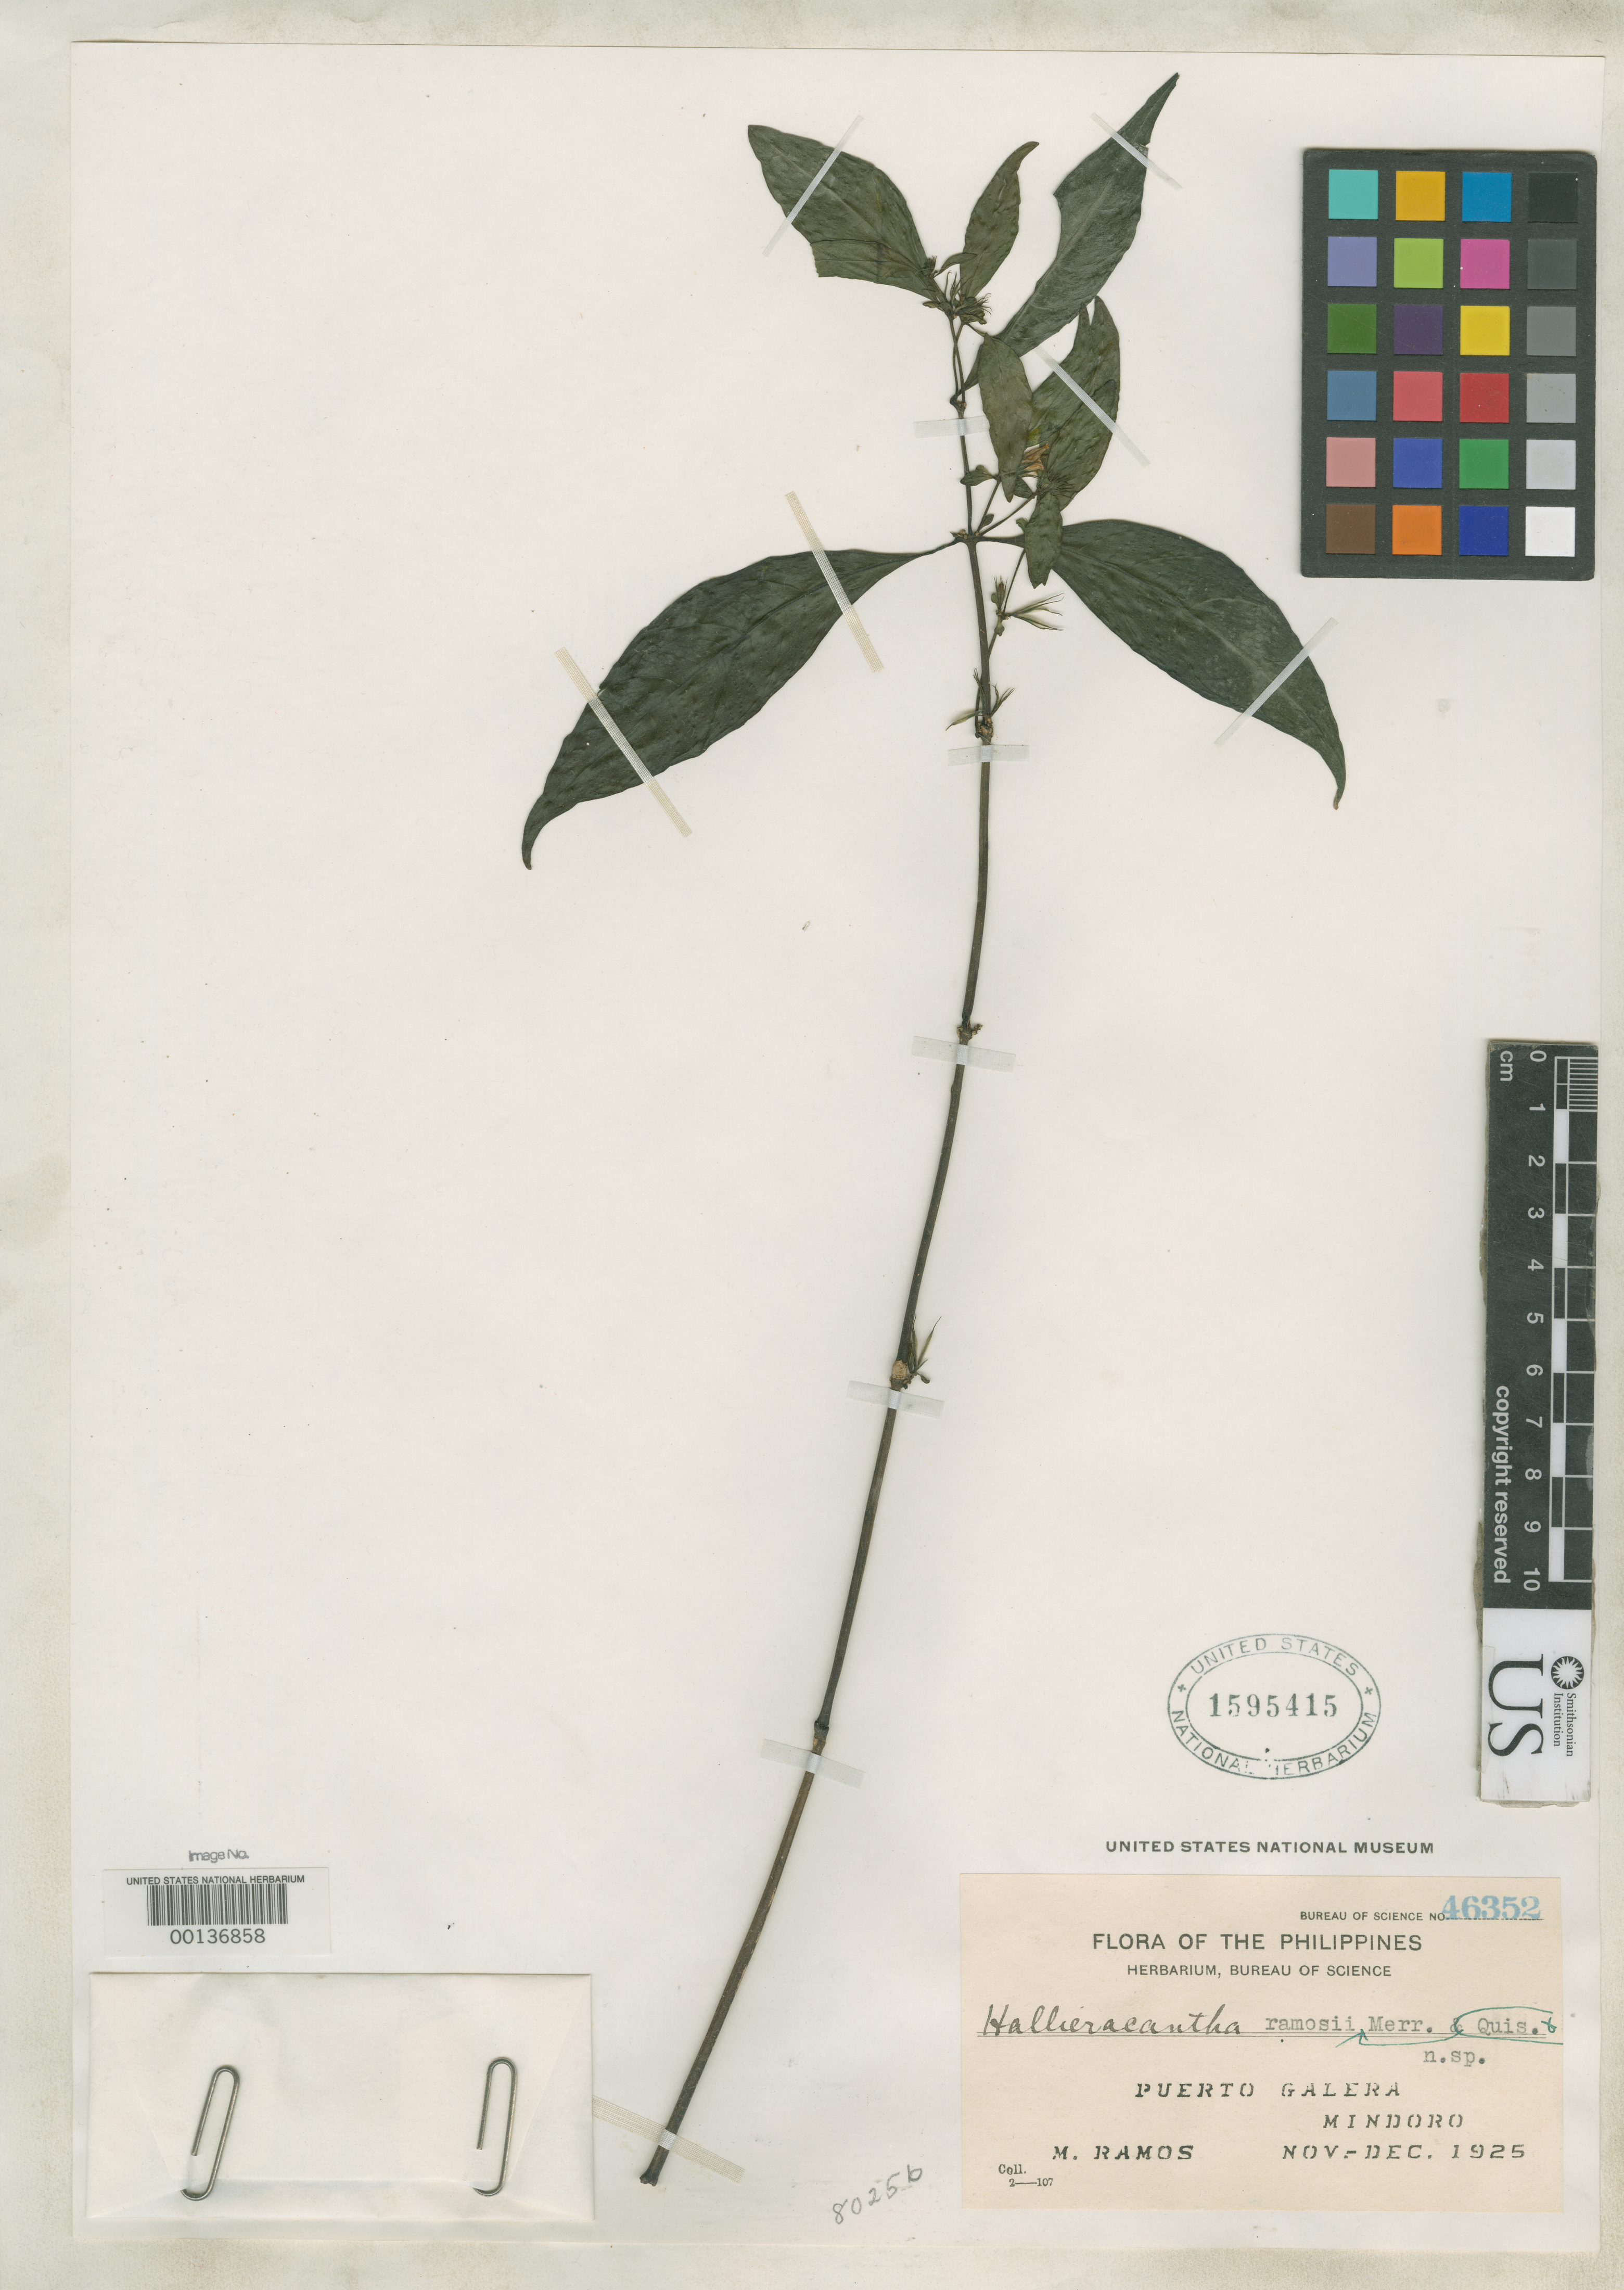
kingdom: Plantae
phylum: Tracheophyta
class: Magnoliopsida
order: Lamiales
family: Acanthaceae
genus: Hallieracantha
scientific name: Hallieracantha ramosii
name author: Quisumb. & Merr.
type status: Isotype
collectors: M. Ramos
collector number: Bur. Sci. 46352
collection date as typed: Nov 1925 to -- Dec 1925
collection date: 1925-11/1925-12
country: Philippines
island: Mindoro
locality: Pinaligpigan, near Puerto Galera.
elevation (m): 1000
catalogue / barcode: US 1595415